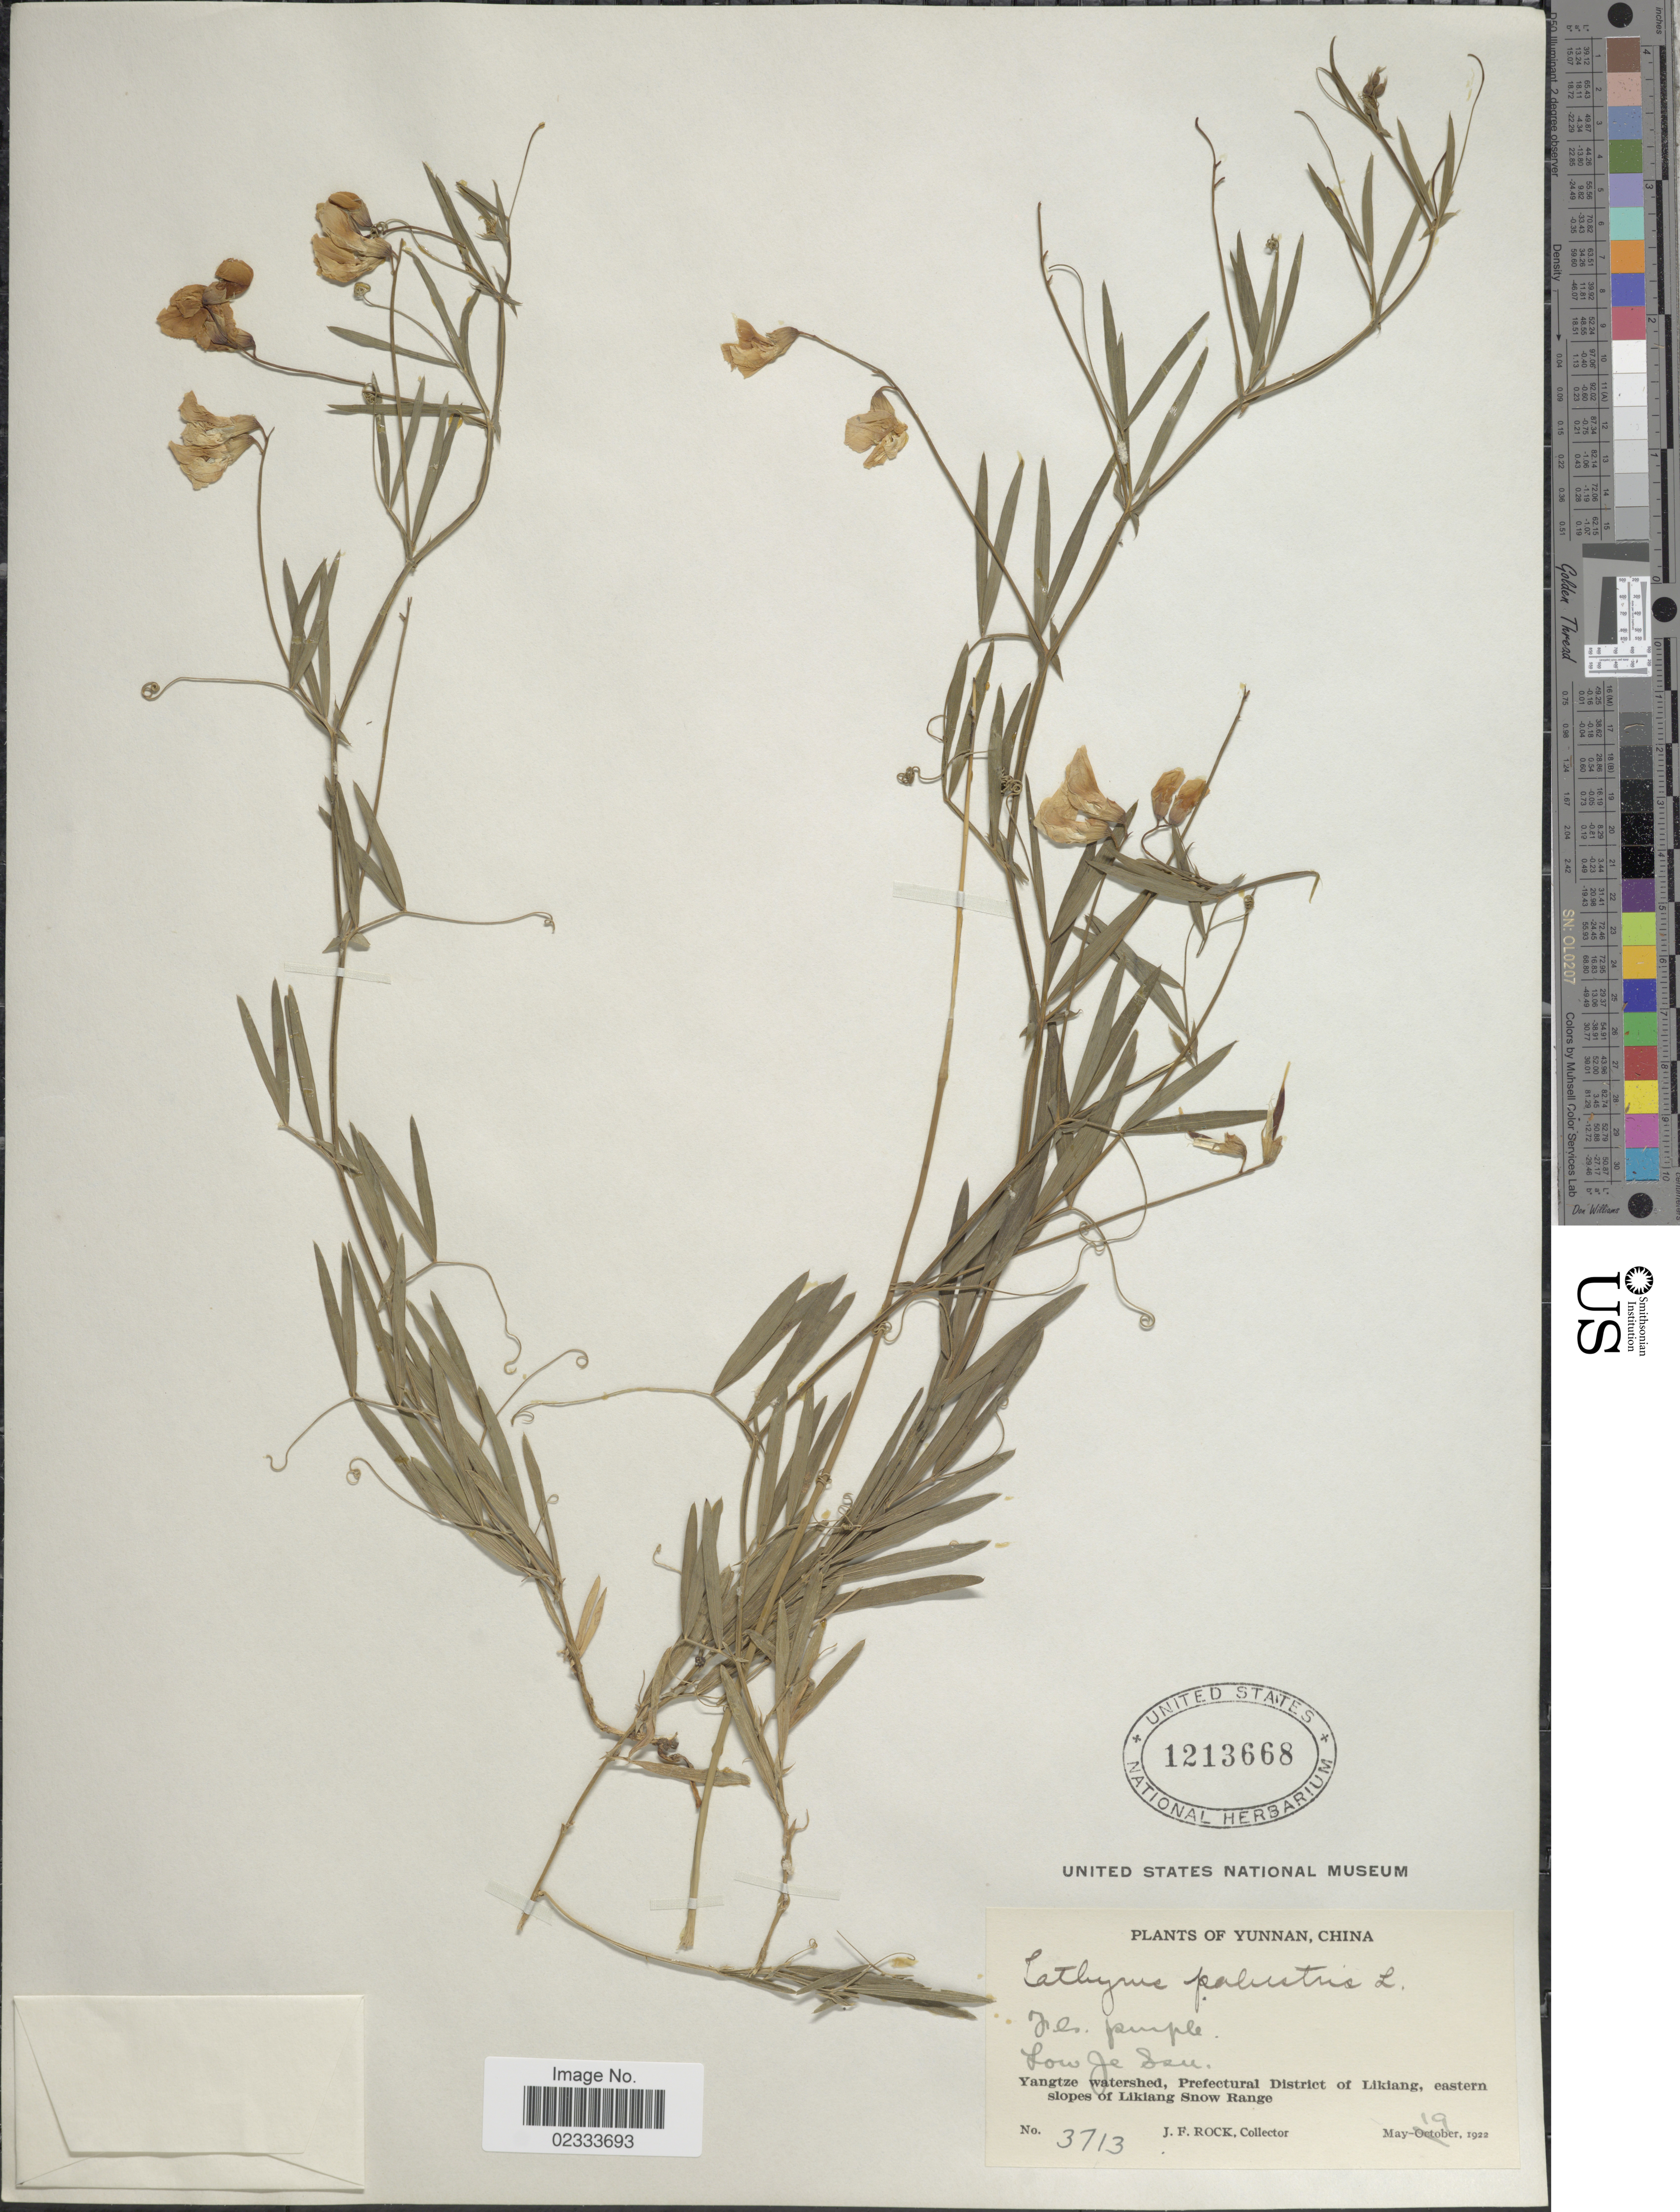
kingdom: Plantae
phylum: Tracheophyta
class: Magnoliopsida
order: Fabales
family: Fabaceae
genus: Lathyrus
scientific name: Lathyrus palustris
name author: L.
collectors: J. Rock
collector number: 3713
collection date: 1922-05-19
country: China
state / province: Yunnan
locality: Low Je Szu, Yangtze watershed, Prefectural District of Likiang, eastern slopes of Likiang Snow Range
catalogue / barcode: US 1213668